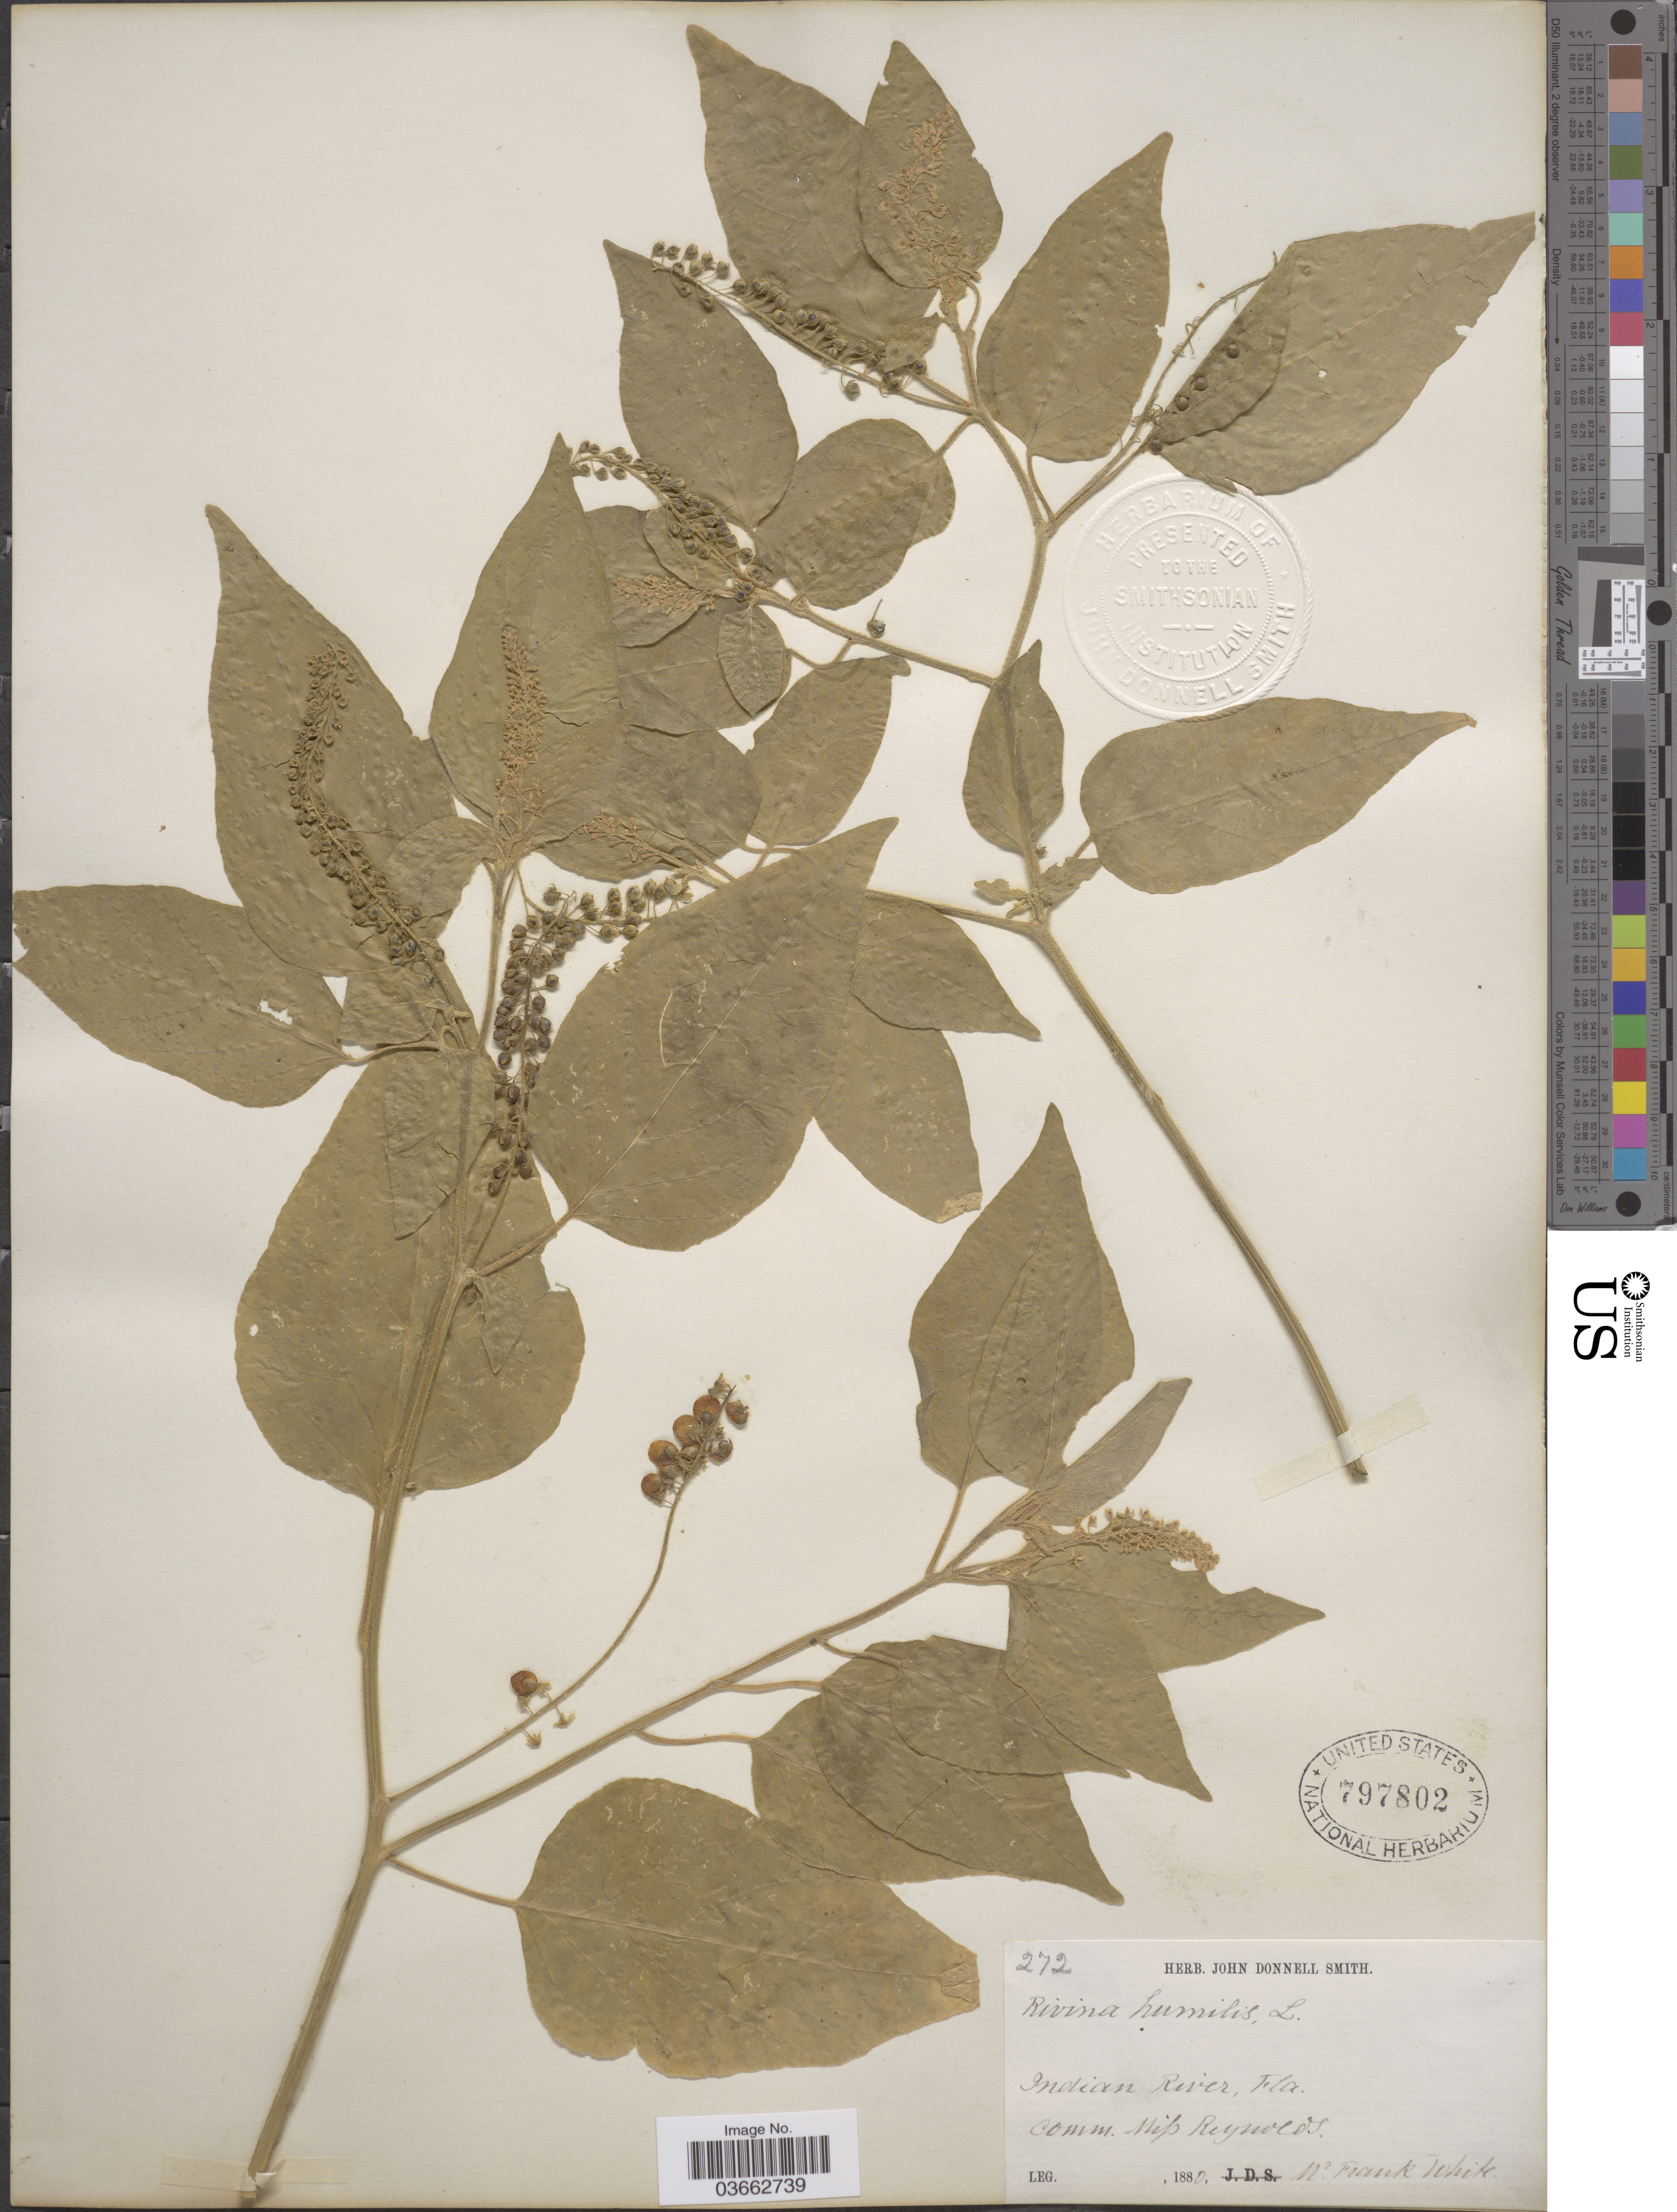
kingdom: Plantae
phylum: Tracheophyta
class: Magnoliopsida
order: Caryophyllales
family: Phytolaccaceae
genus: Rivina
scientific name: Rivina humilis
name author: L.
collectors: F. White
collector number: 272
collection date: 1880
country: United States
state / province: Florida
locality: Indian River.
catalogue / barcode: US 797802